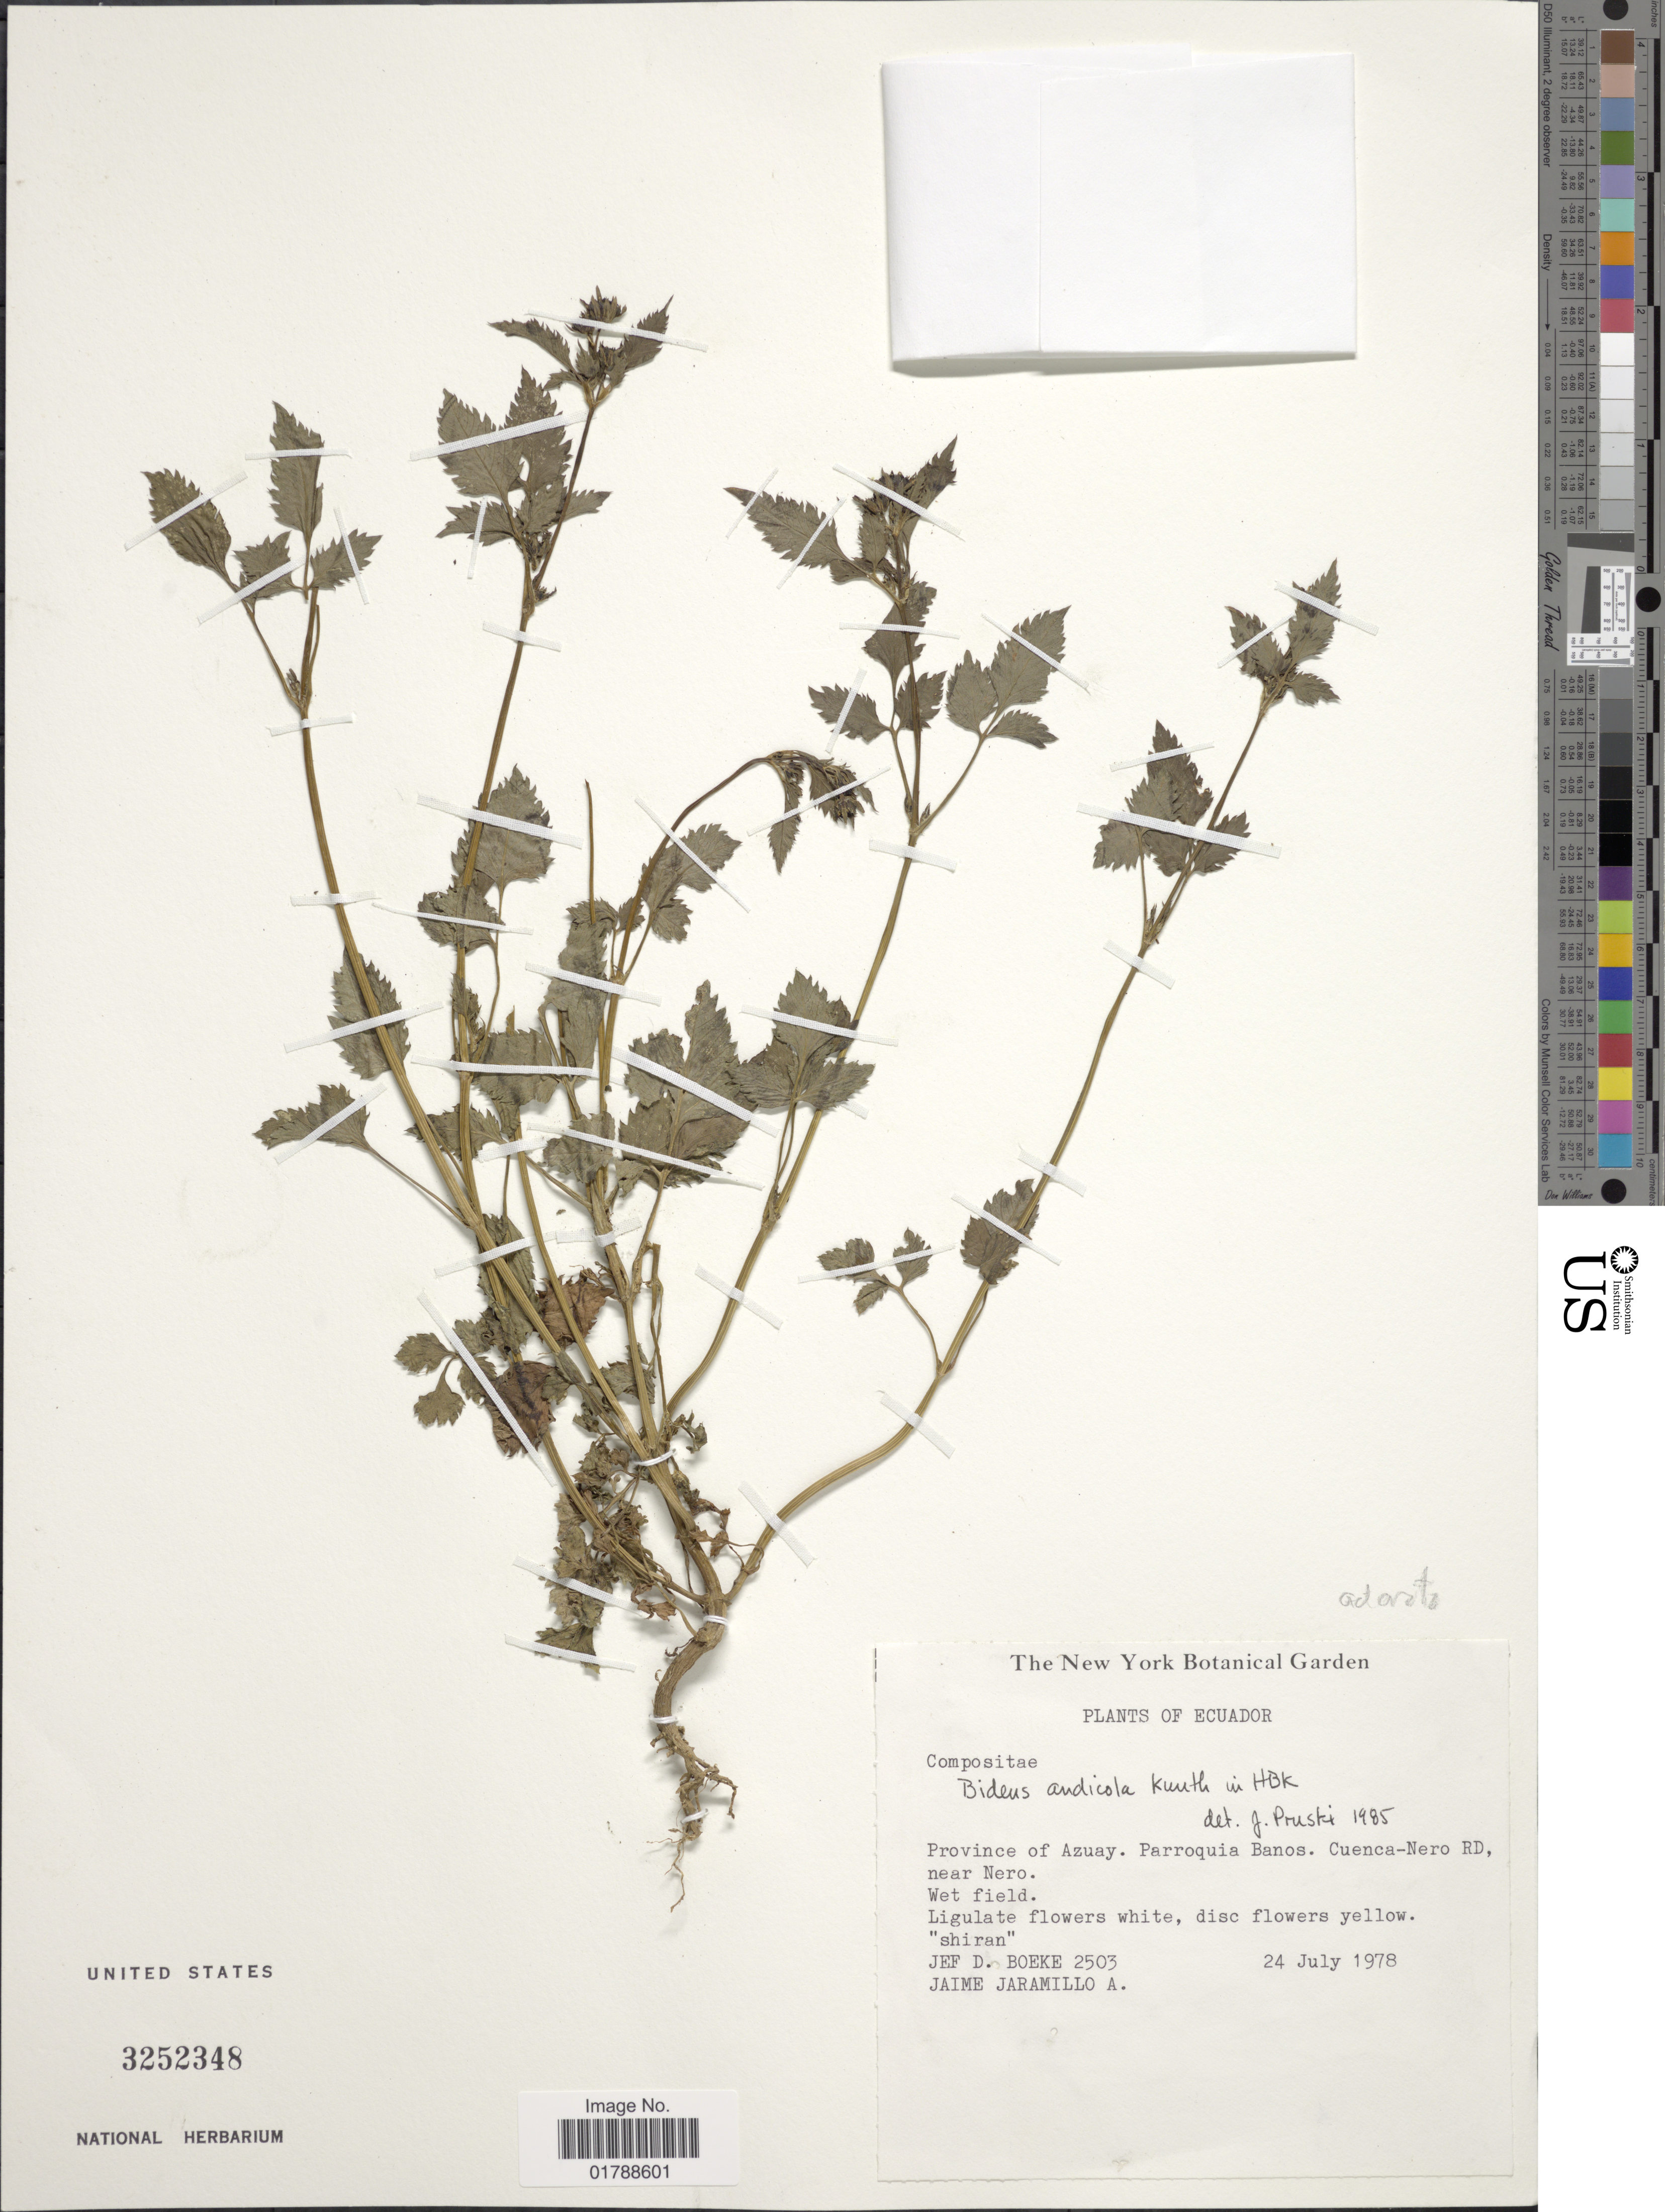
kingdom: Plantae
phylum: Tracheophyta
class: Magnoliopsida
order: Asterales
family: Asteraceae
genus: Bidens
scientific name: Bidens odorata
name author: Cav.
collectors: J. D. Boeke & J. L. Jaramillo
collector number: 2503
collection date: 1978-07-24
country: Ecuador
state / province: Azuay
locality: Parroquia Banos. Cuenca-Nero RD, near Nero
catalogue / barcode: US 3252348